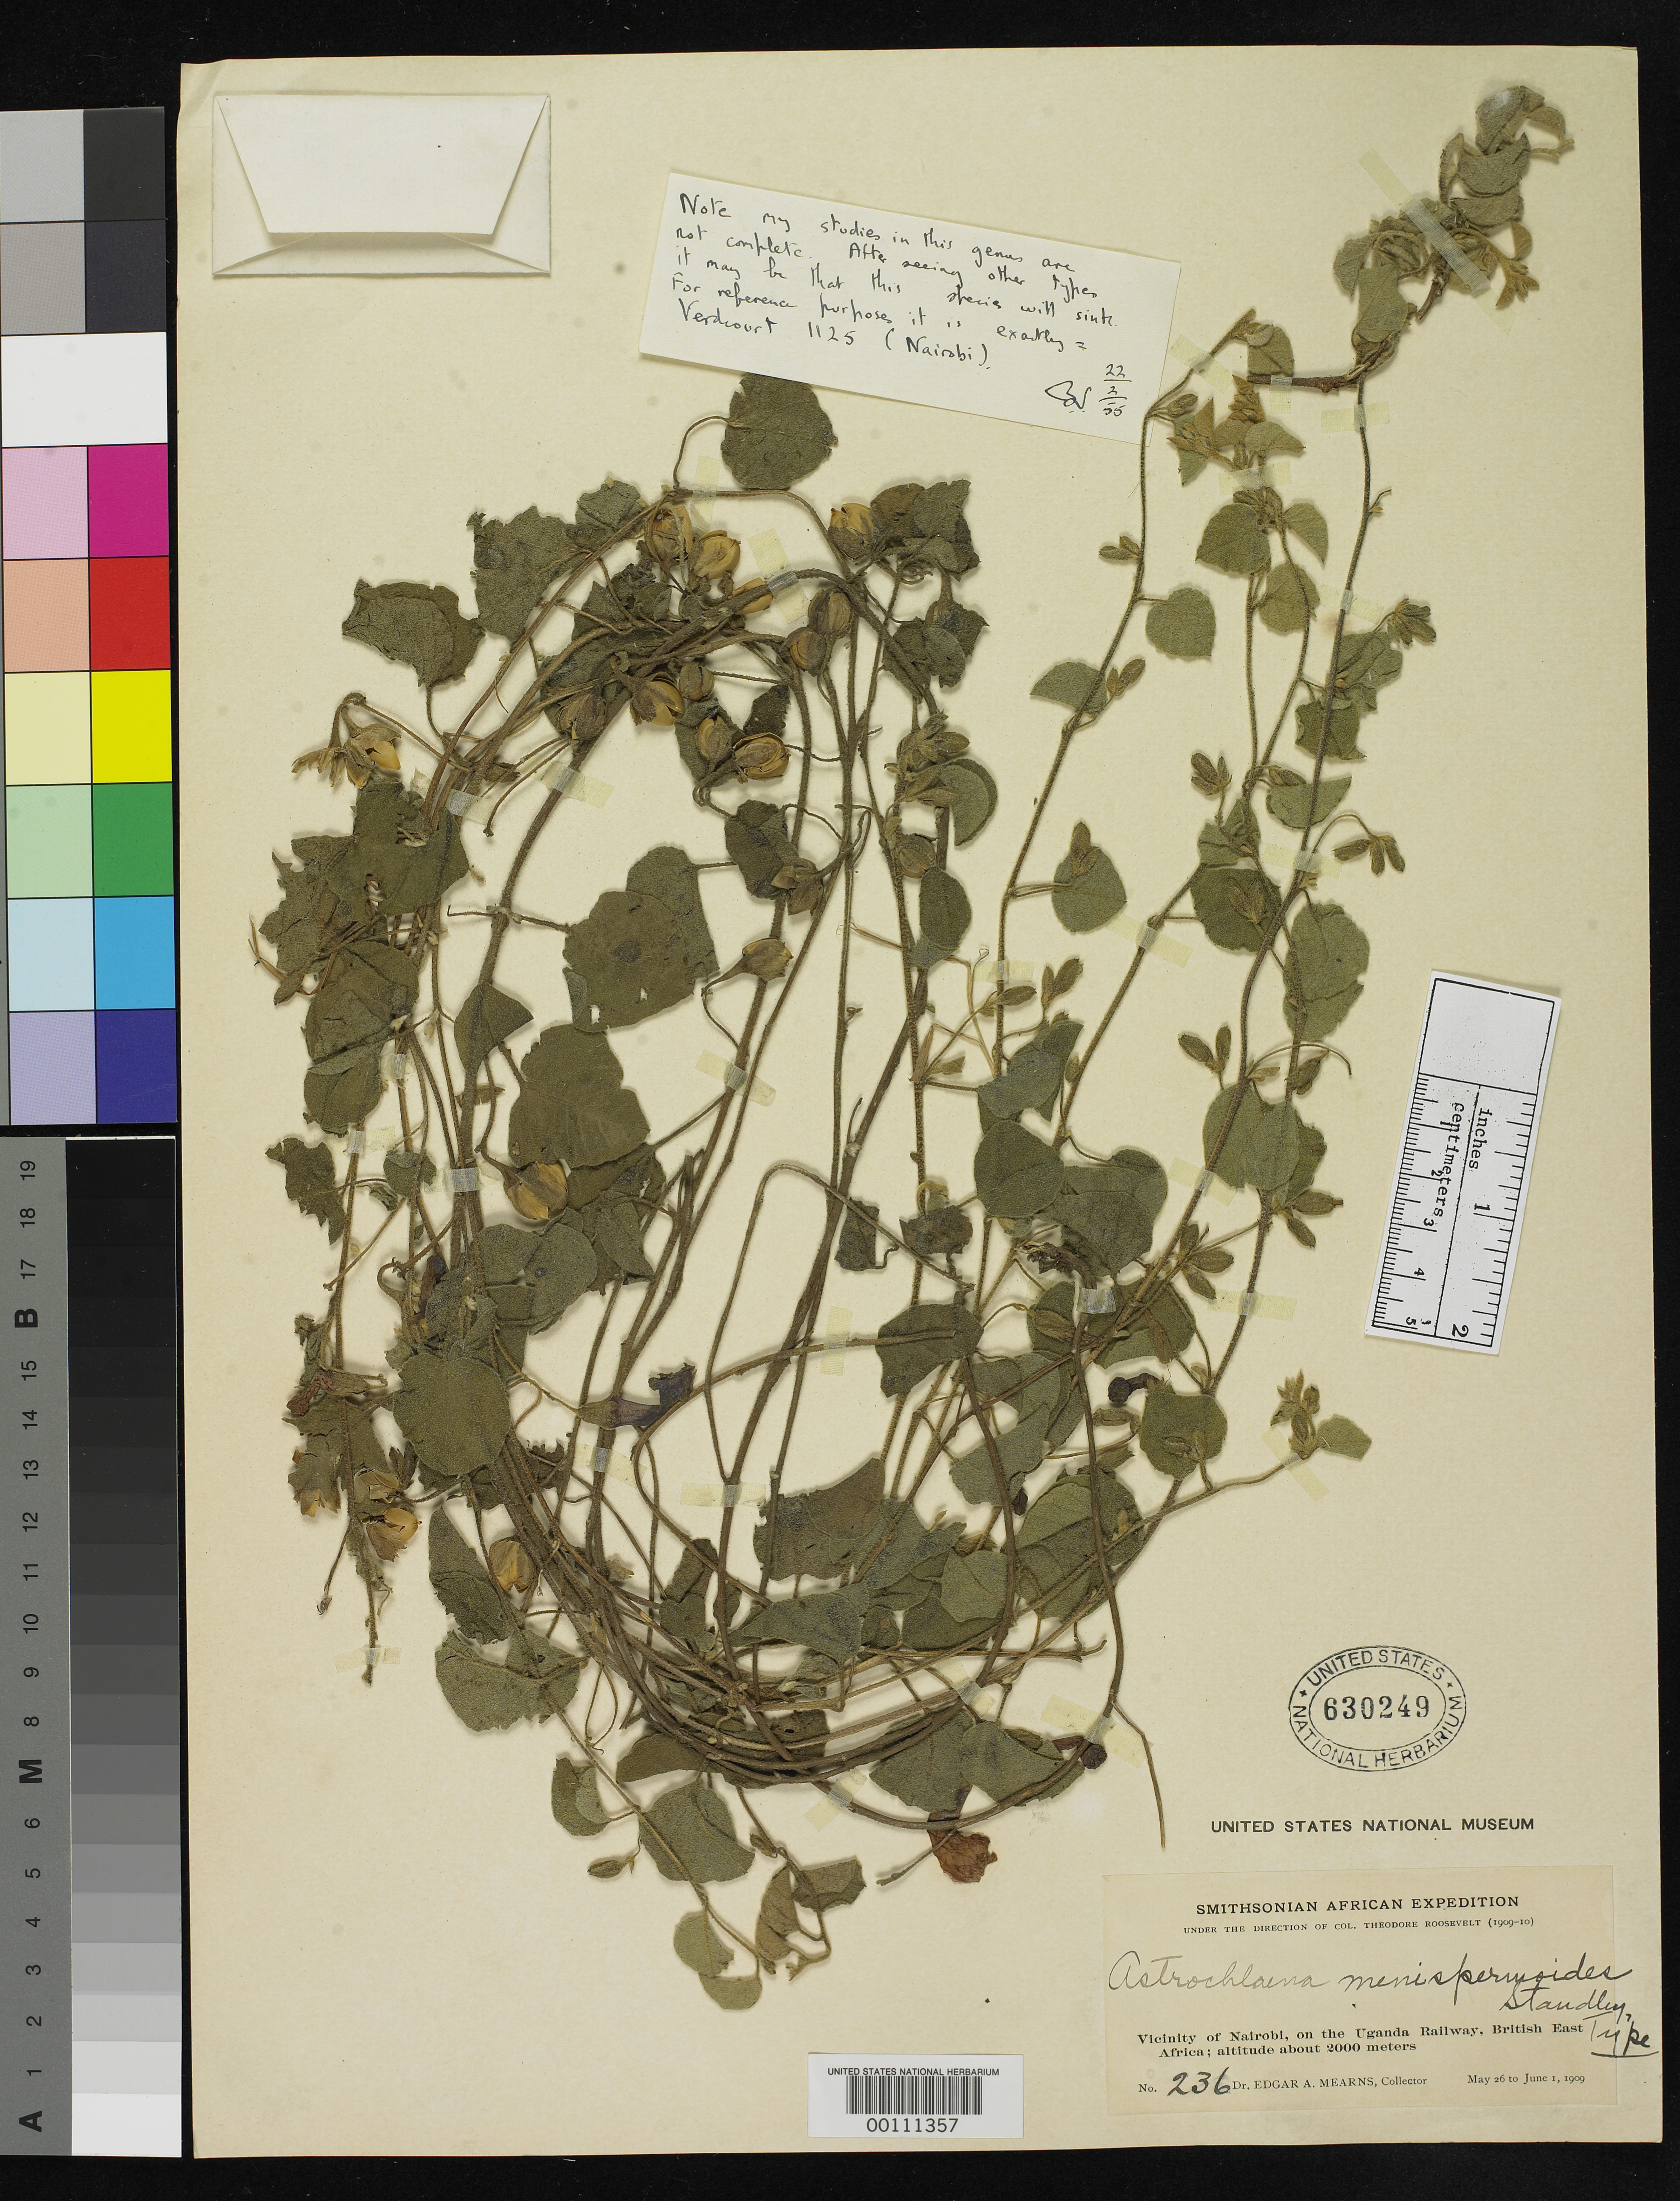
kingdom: Plantae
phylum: Tracheophyta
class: Magnoliopsida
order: Solanales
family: Convolvulaceae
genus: Astrochlaena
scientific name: Astrochlaena menispermoides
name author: Standl.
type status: Holotype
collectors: E. A. Mearns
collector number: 236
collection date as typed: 26 May 1909 to 01 Jun 1909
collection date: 1909-05-26/1909-06-01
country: Kenya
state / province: Nairobi Area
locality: Nairobi.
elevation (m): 2000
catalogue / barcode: US 630249